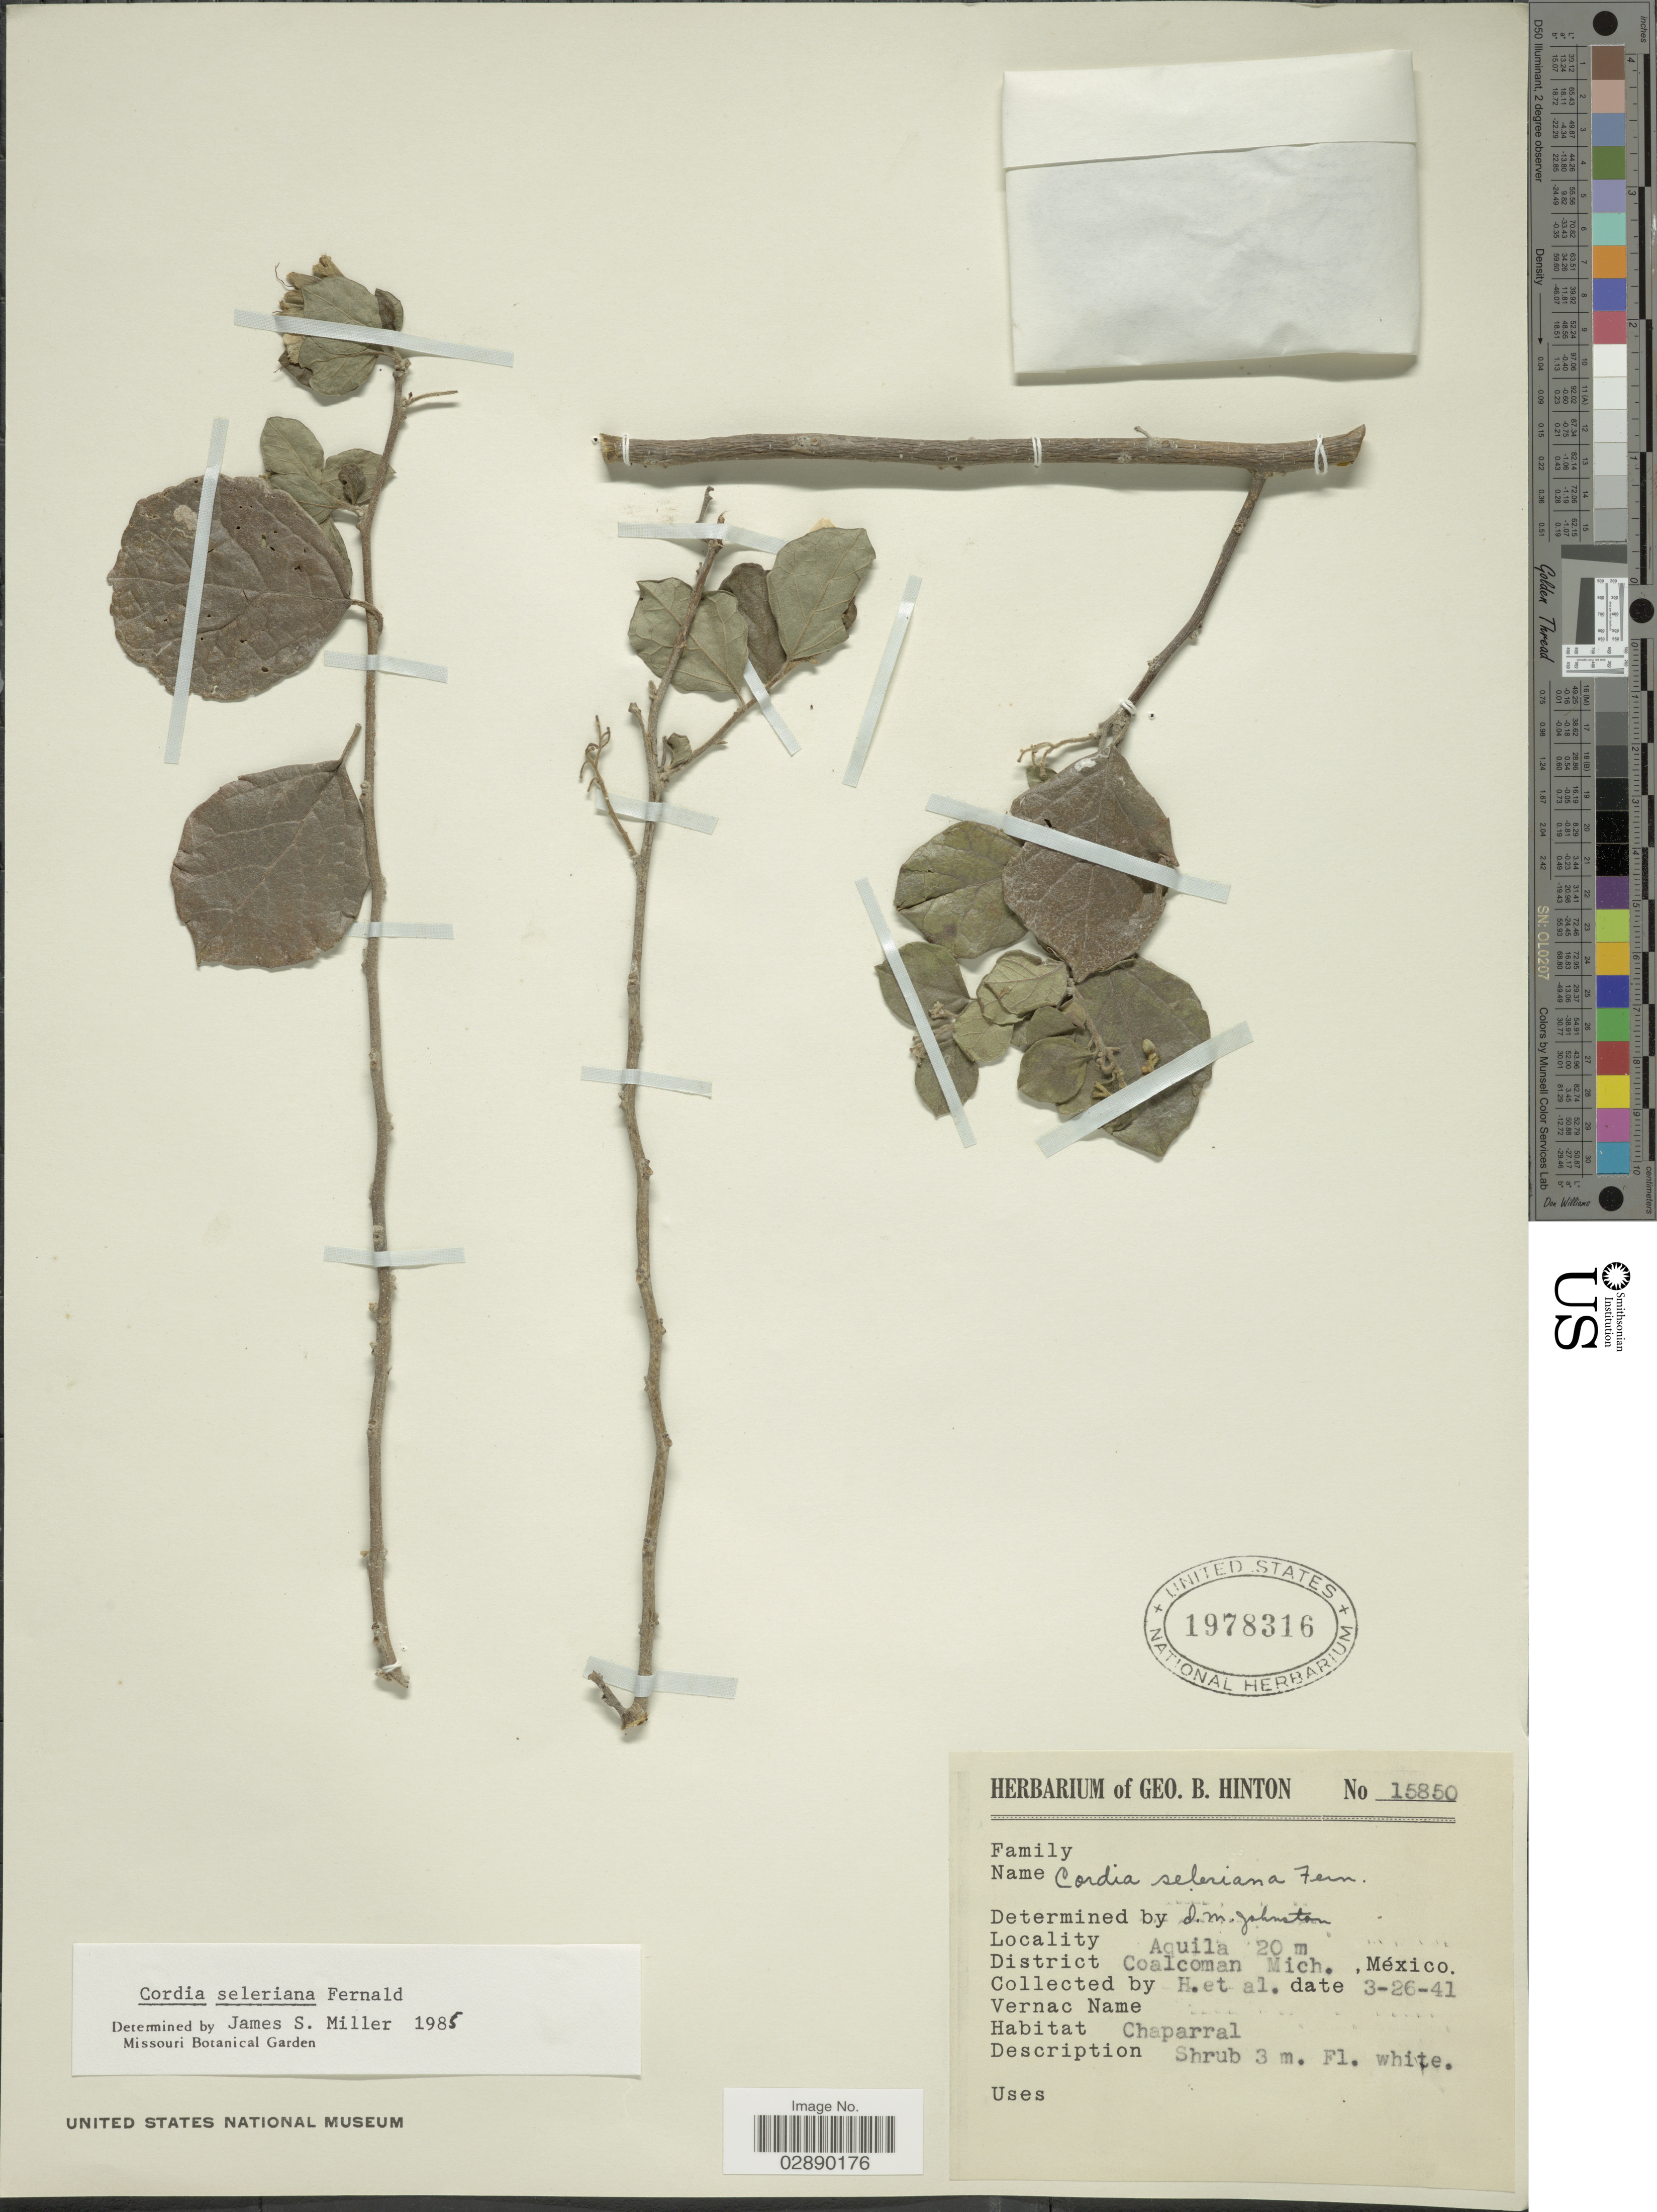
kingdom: Plantae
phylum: Tracheophyta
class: Magnoliopsida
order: Boraginales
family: Cordiaceae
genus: Cordia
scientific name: Cordia seleriana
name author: Fernald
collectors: G. B. Hinton & et al.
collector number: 15850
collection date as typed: Transcribed d/m/y: 26/3/41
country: Mexico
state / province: Michoacán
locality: Aquila, District Coalcoman.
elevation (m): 20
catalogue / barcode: US 1978316